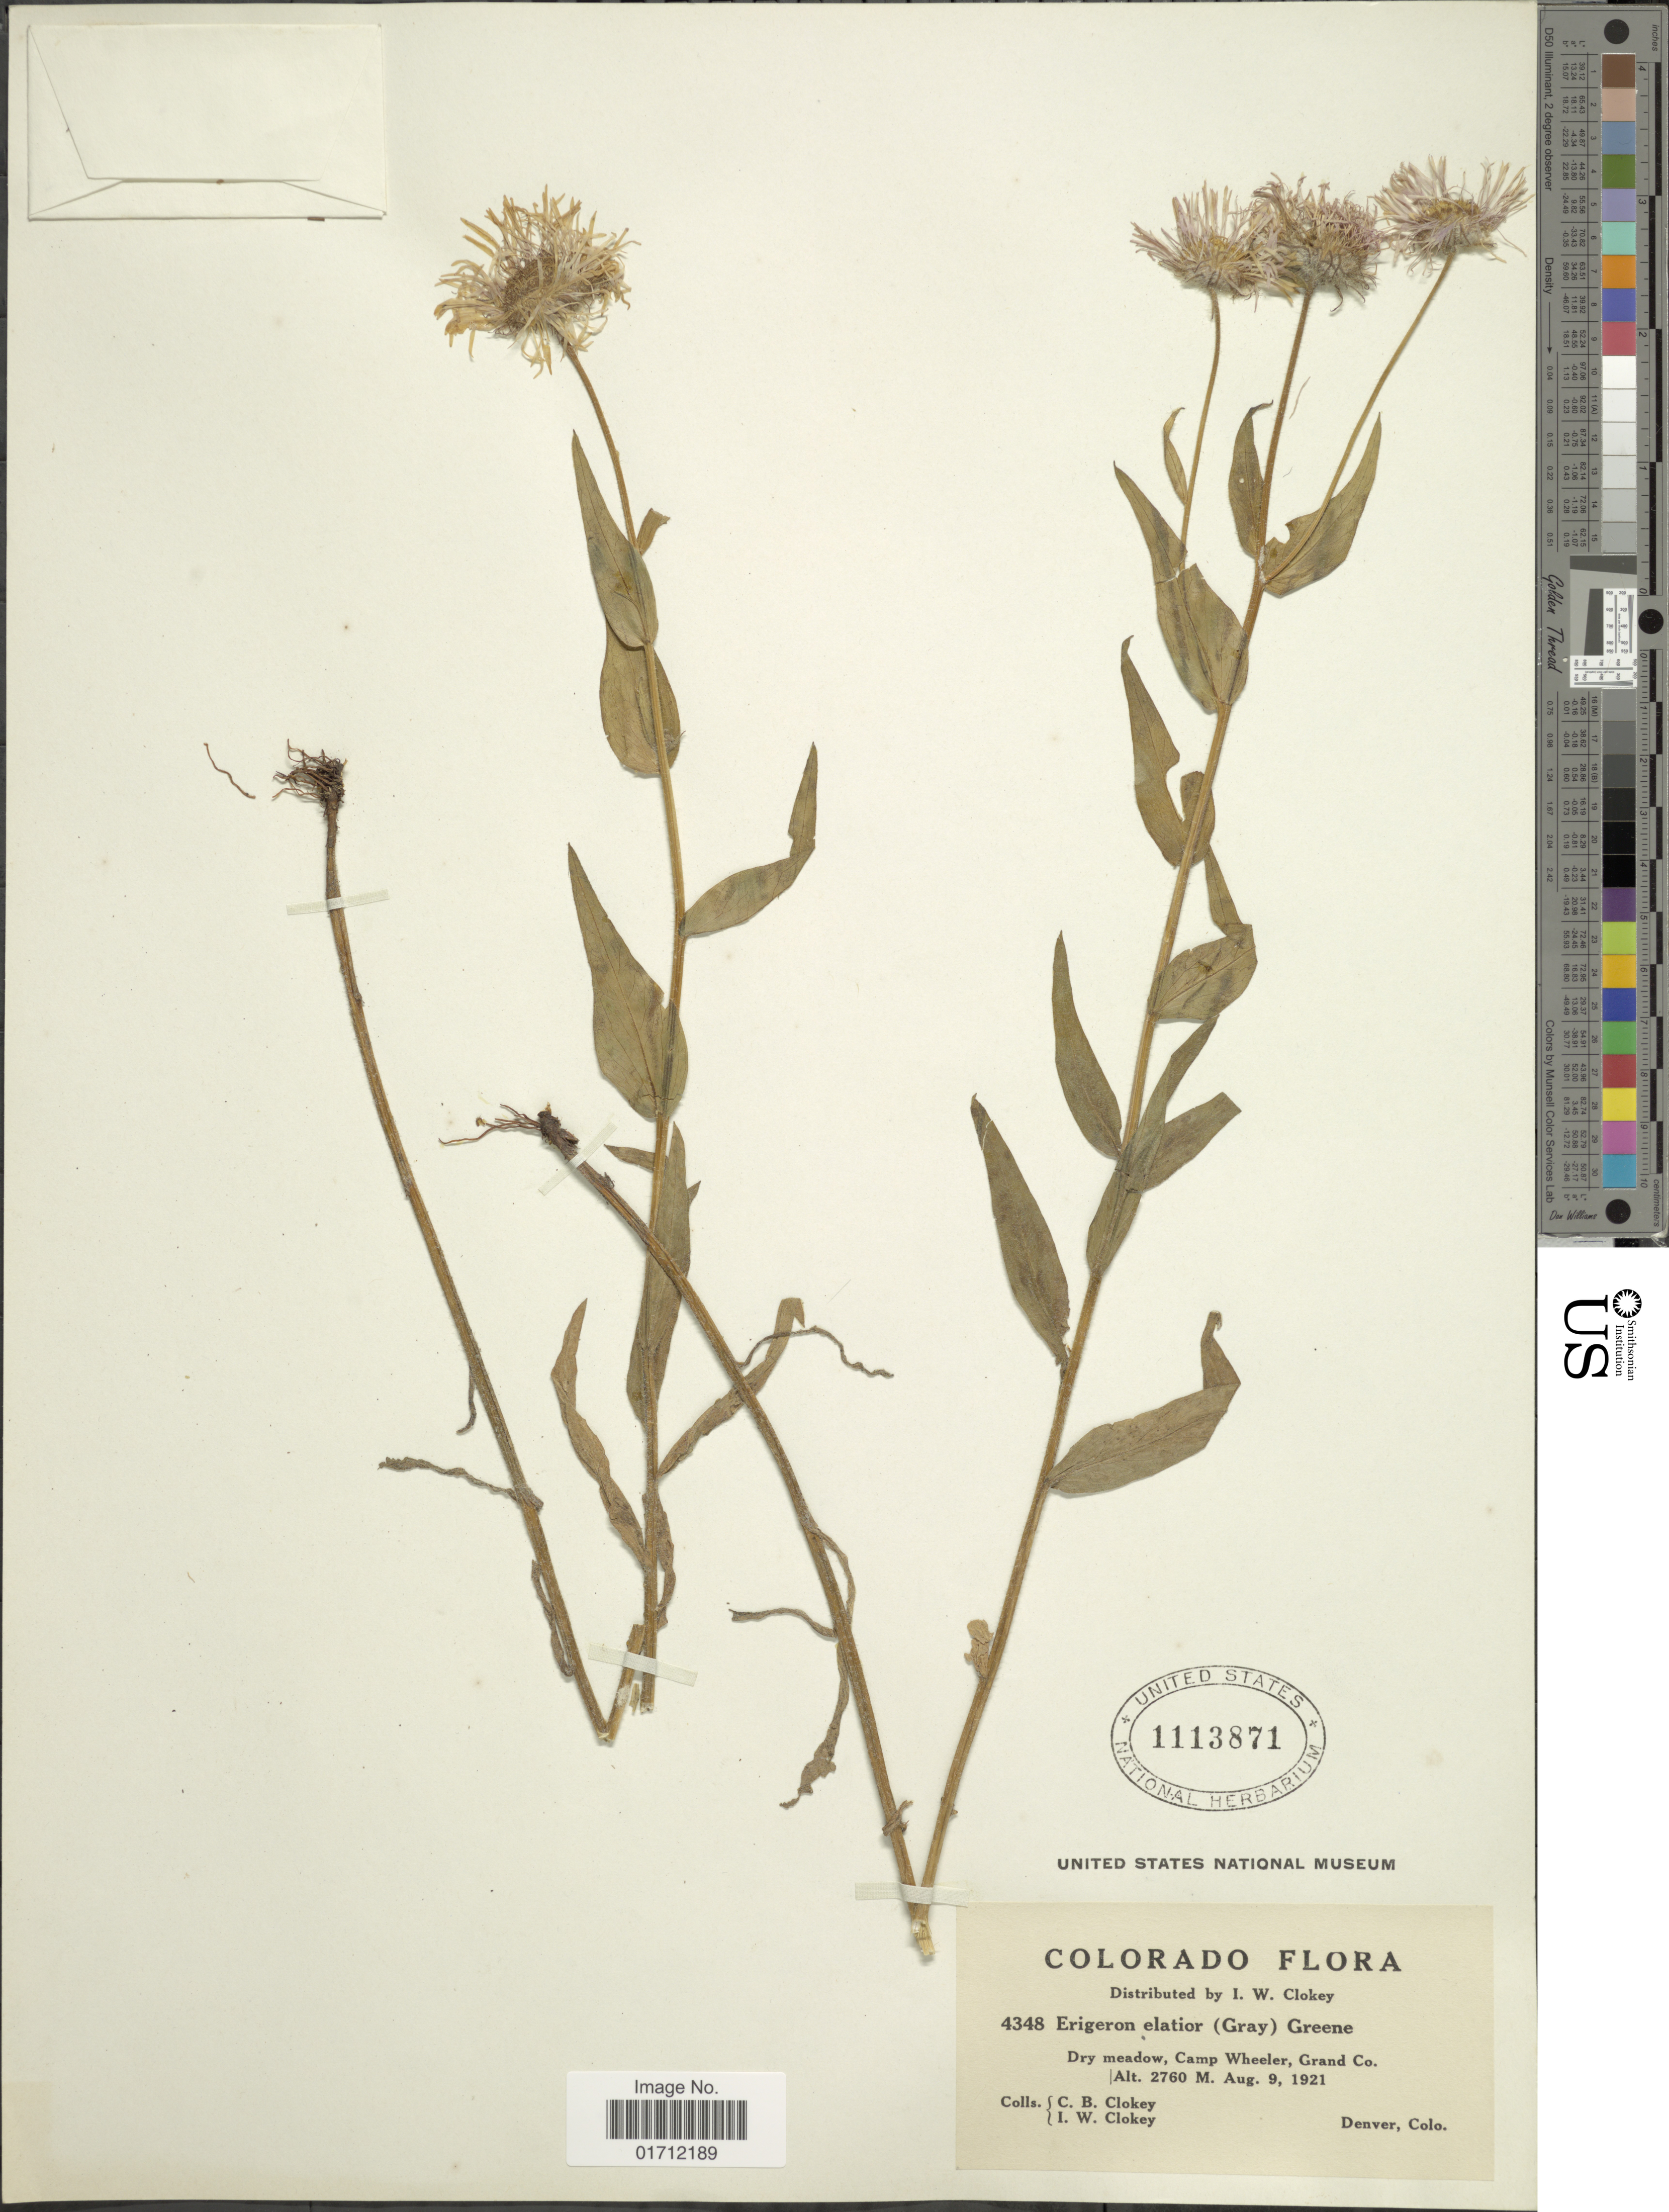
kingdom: Plantae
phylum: Tracheophyta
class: Magnoliopsida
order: Asterales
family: Asteraceae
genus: Erigeron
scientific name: Erigeron elatior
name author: (A. Gray) Greene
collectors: C. Clokey & I. W. Clokey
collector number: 4348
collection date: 1921-08-09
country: United States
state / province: Colorado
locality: Camp Wheeler, Grand Co, Denver.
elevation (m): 2760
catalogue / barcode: US 1113871